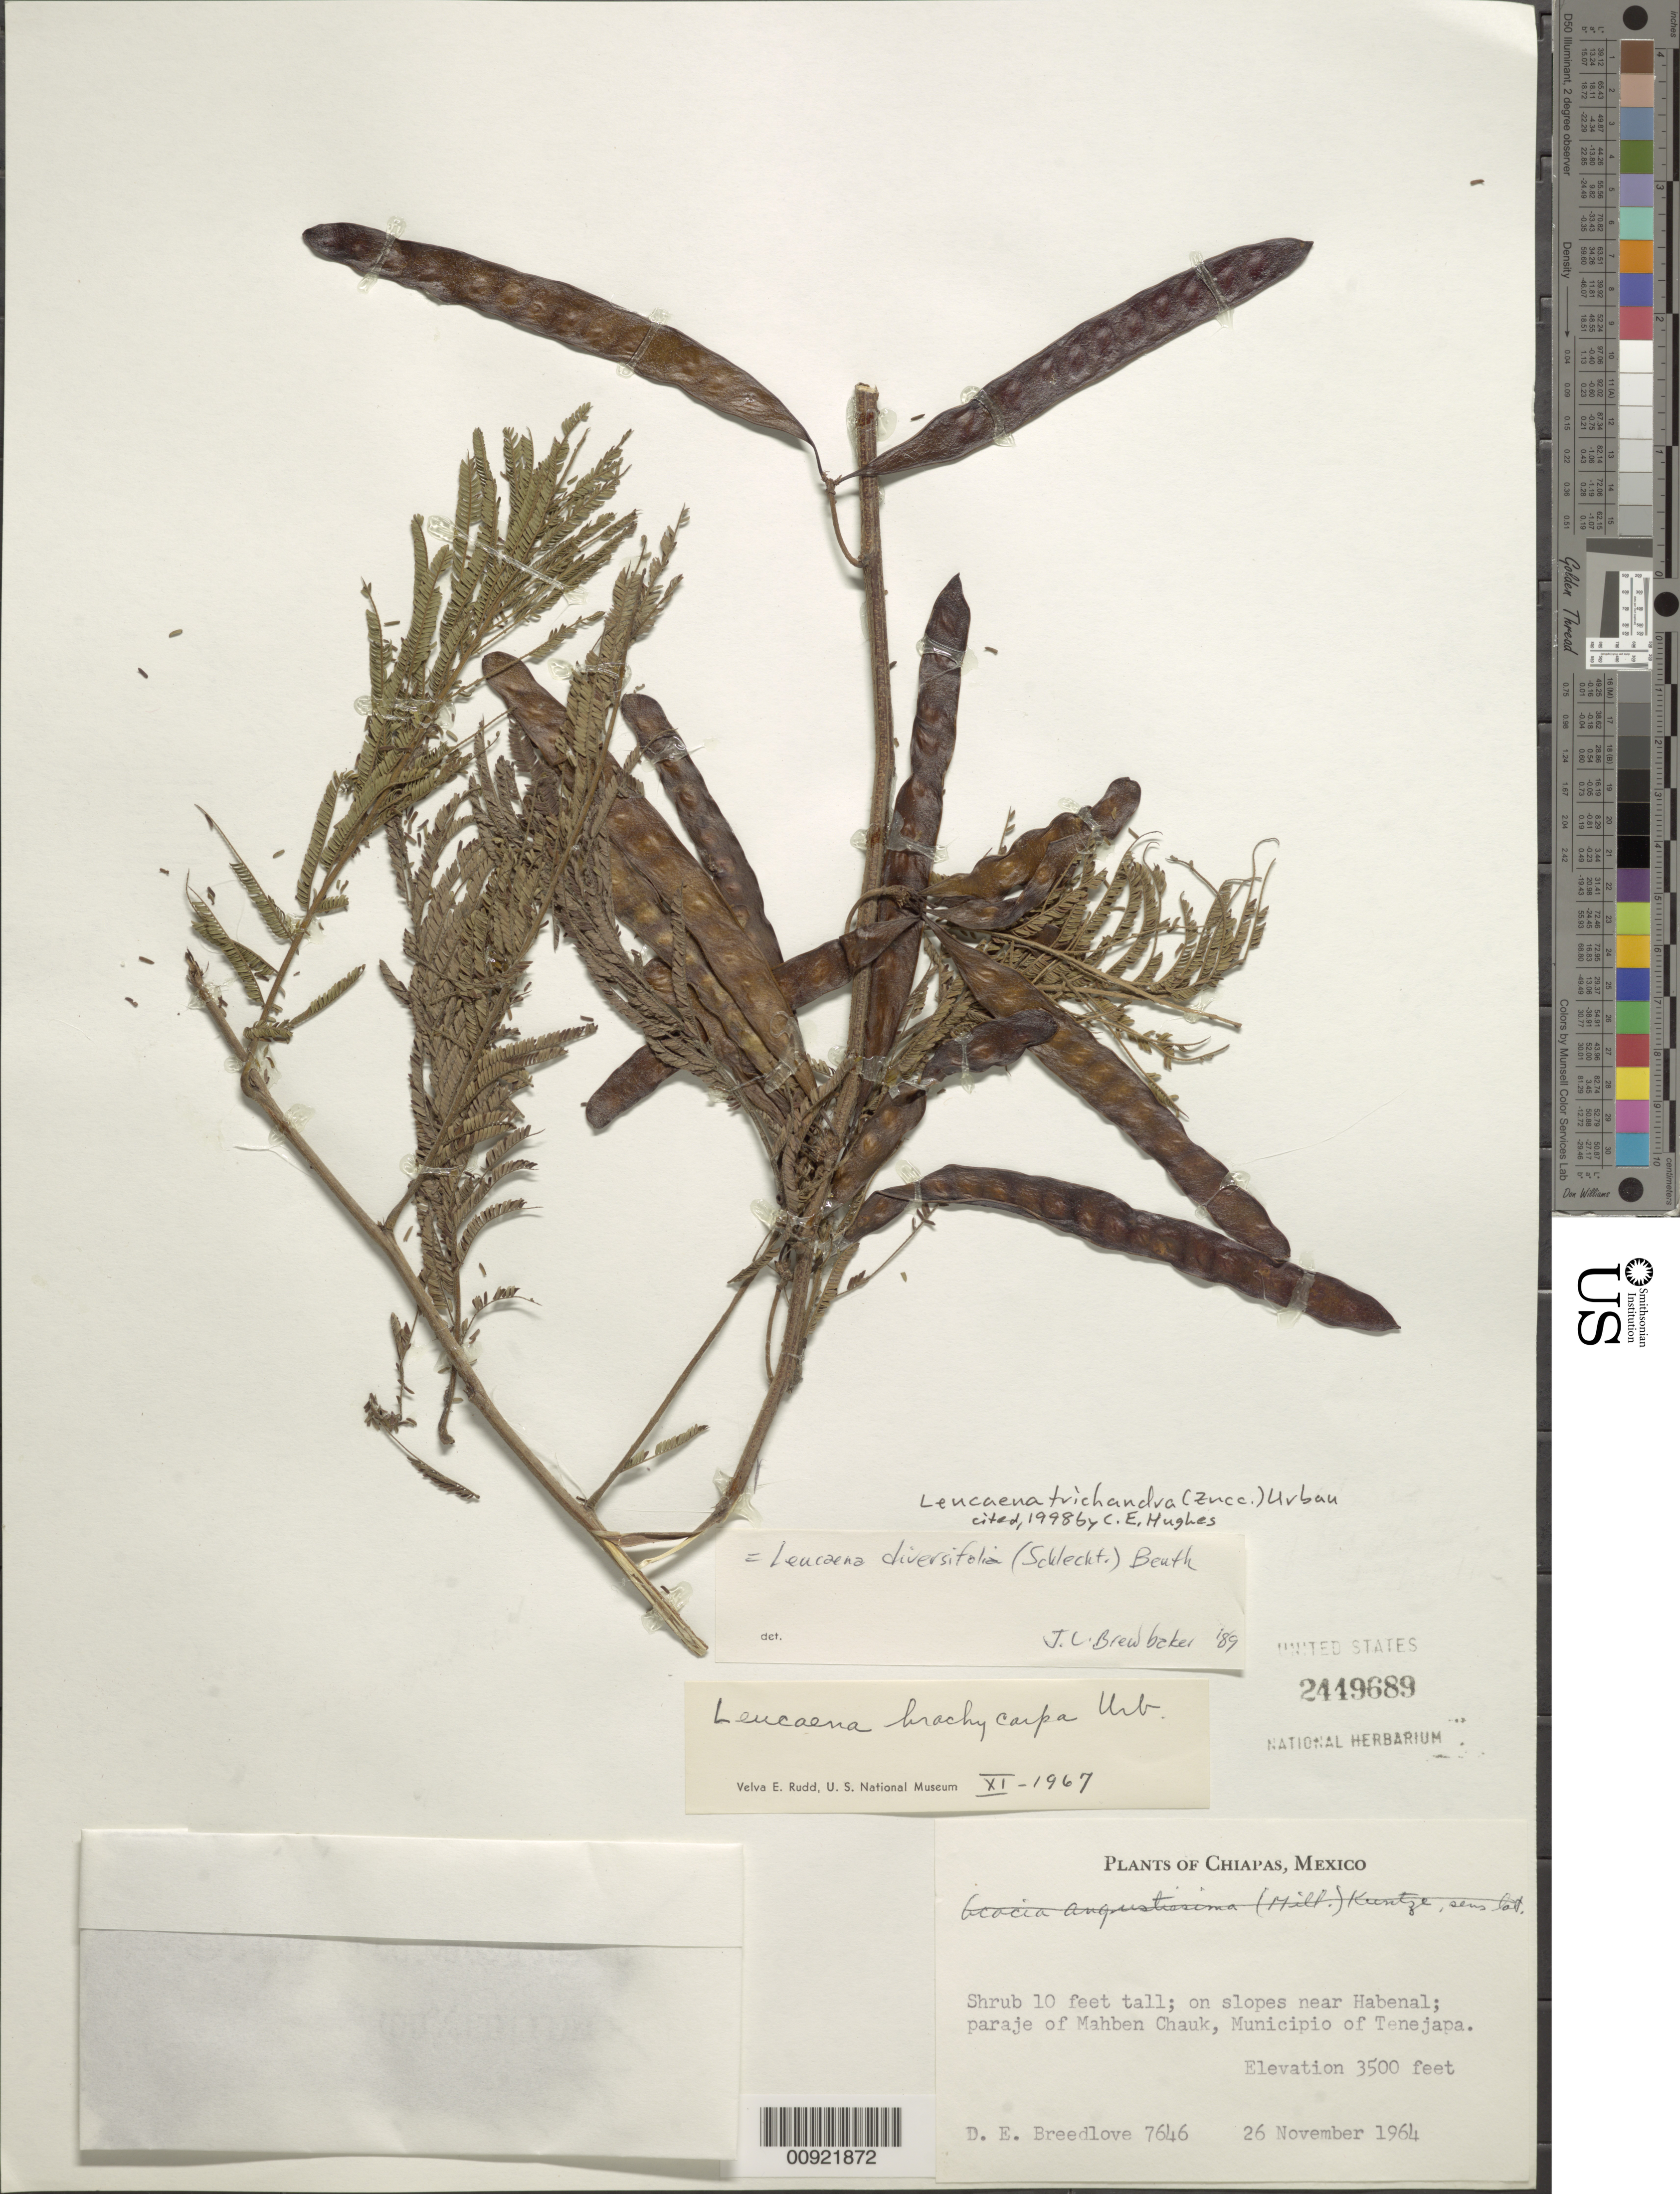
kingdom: Plantae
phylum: Tracheophyta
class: Magnoliopsida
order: Fabales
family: Fabaceae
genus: Leucaena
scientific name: Leucaena trichandra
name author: (Zucc.) Urb.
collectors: D. E. Breedlove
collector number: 7646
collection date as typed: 26 Nov 1964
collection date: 1964-11-26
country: Mexico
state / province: Chiapas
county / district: Tenejapa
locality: Near Habenal; paraje of Mahben Chauk, Municipio of Tenejapa, Chiapas.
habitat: On slopes.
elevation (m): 1067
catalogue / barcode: US 2449689